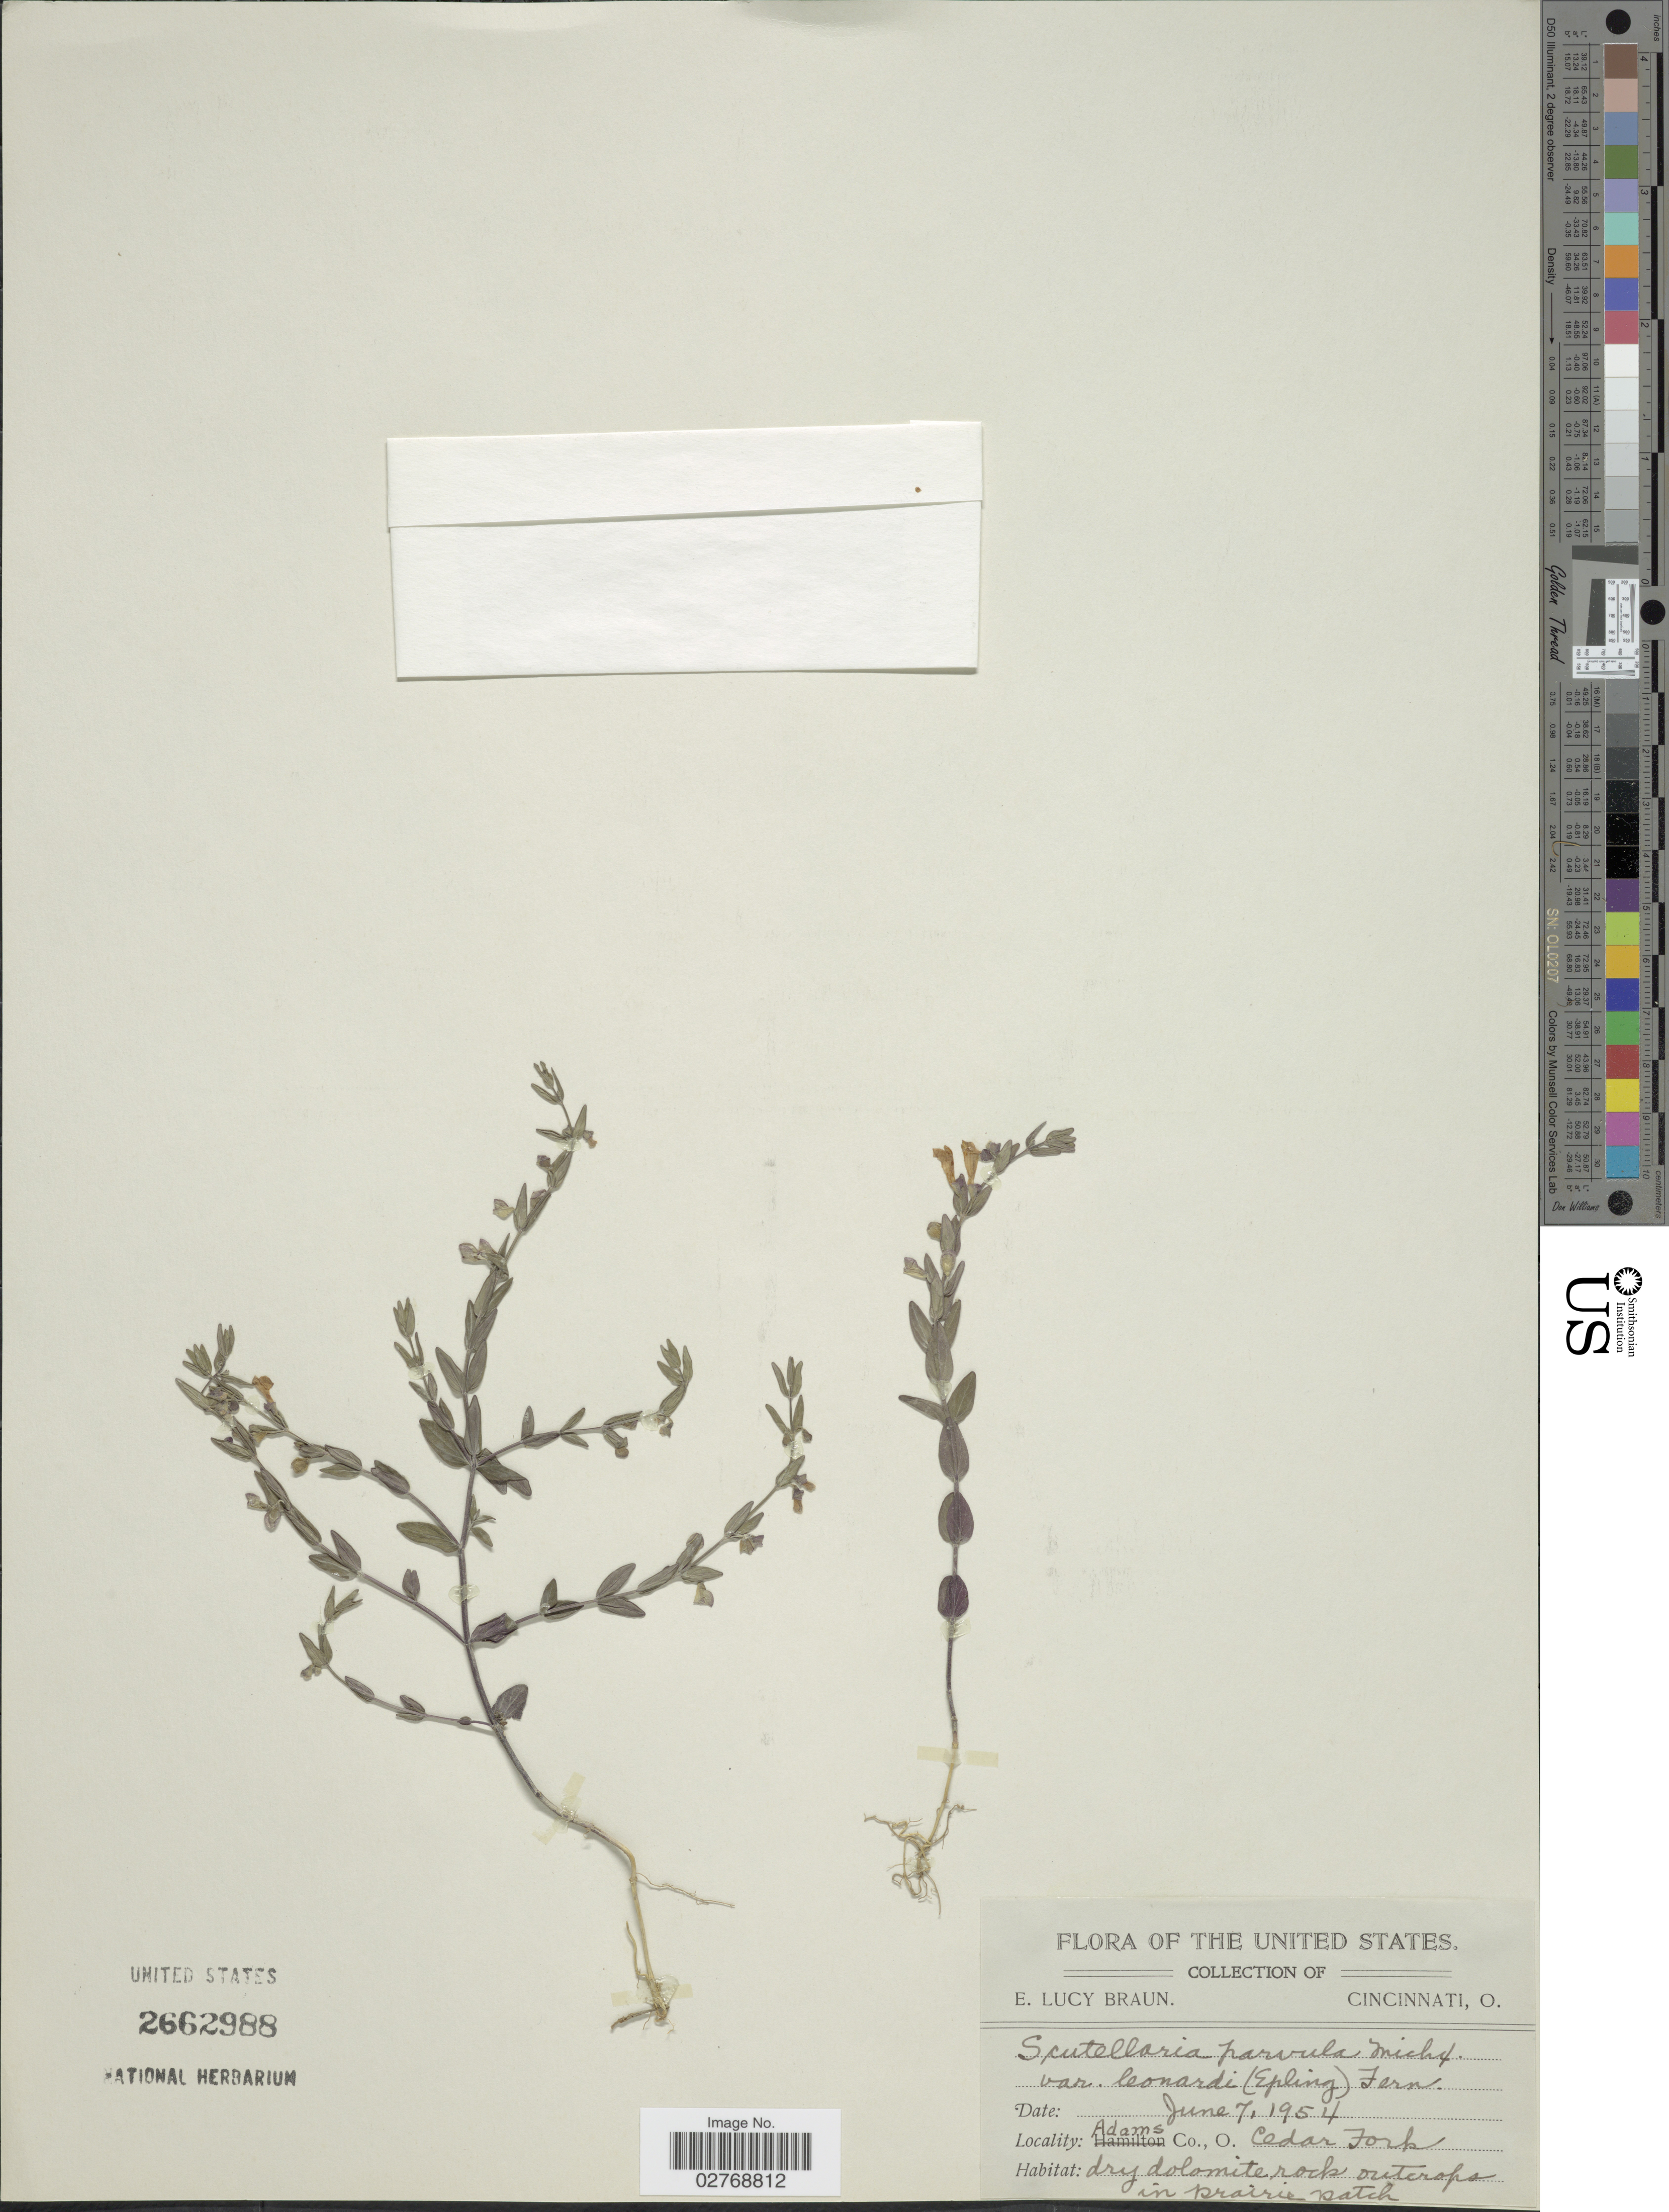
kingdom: Plantae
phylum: Tracheophyta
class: Magnoliopsida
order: Lamiales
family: Lamiaceae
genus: Scutellaria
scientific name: Scutellaria parvula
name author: Michx.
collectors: E. L. Braun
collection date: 1954-06-07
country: United States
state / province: Ohio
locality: Adams Co., Cedar Fork.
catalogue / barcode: US 2662988